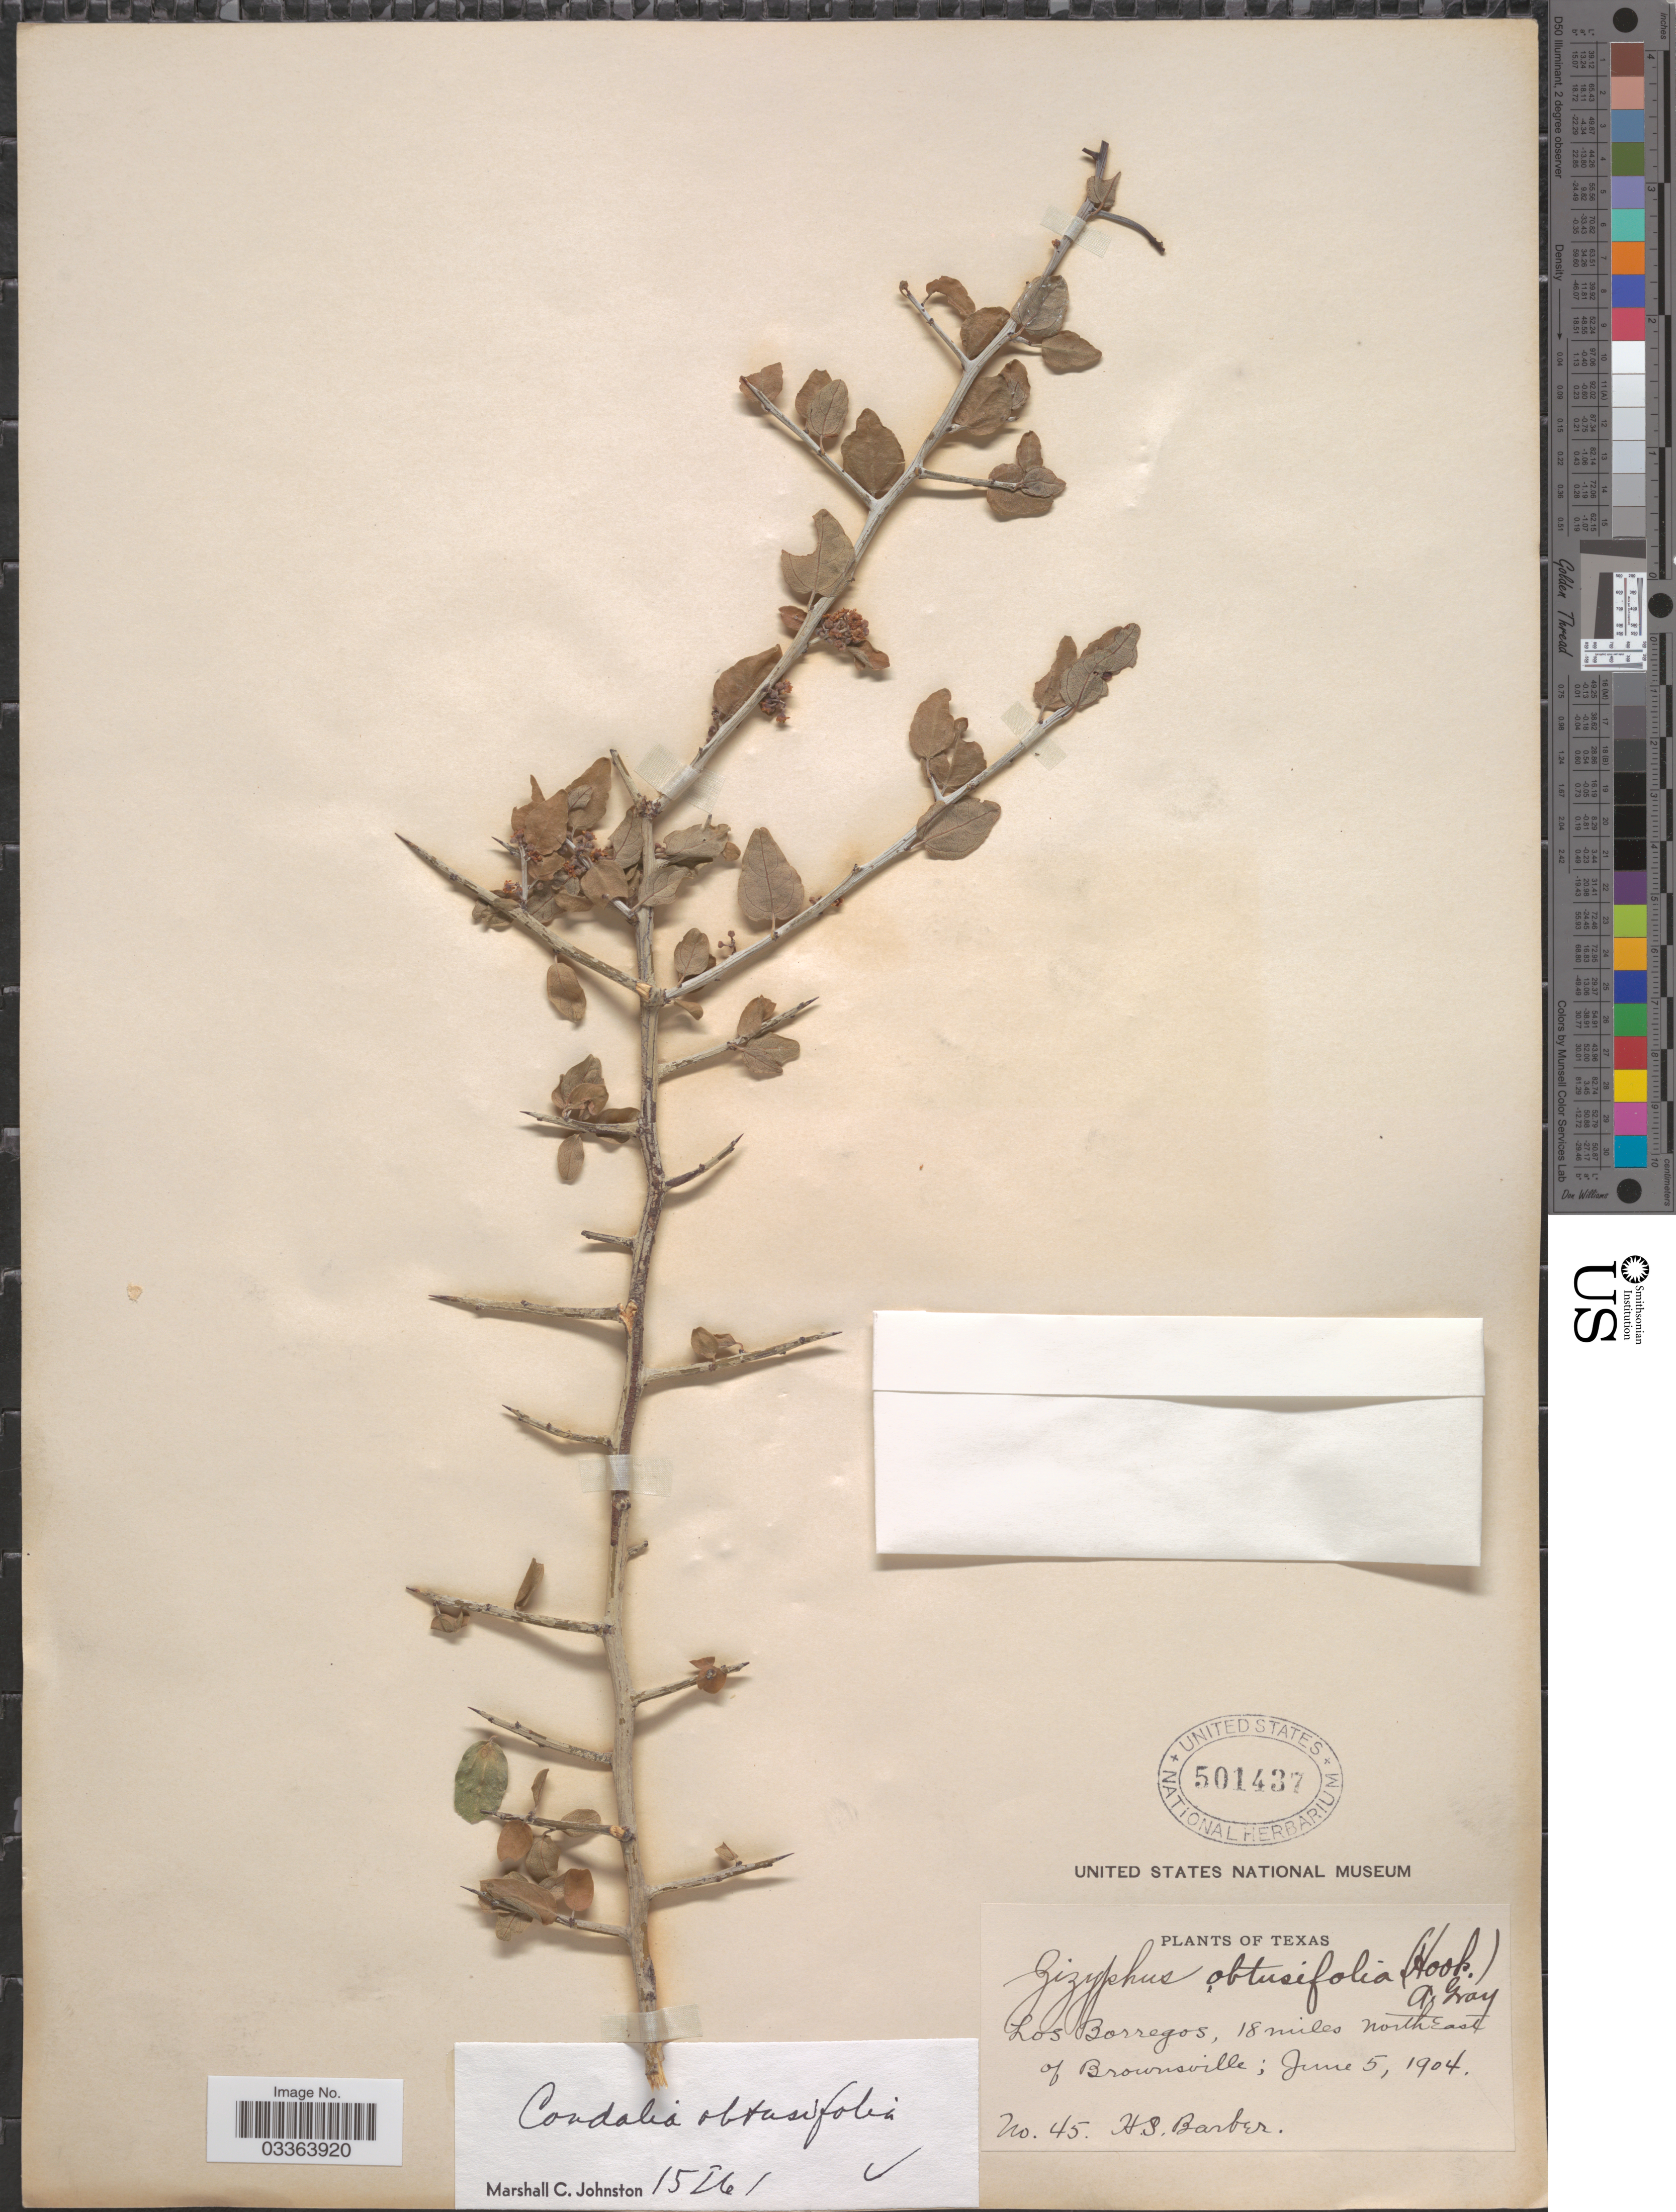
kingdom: Plantae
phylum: Tracheophyta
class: Magnoliopsida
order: Rosales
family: Rhamnaceae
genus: Sarcomphalus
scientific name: Sarcomphalus obtusifolius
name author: (Hook. ex Torr. & A. Gray) Hauenschild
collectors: H. Barber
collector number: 45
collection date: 1904-06-05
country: United States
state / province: Texas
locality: Los Borregos, 18 miles north East of Brownsville.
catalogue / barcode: US 501437